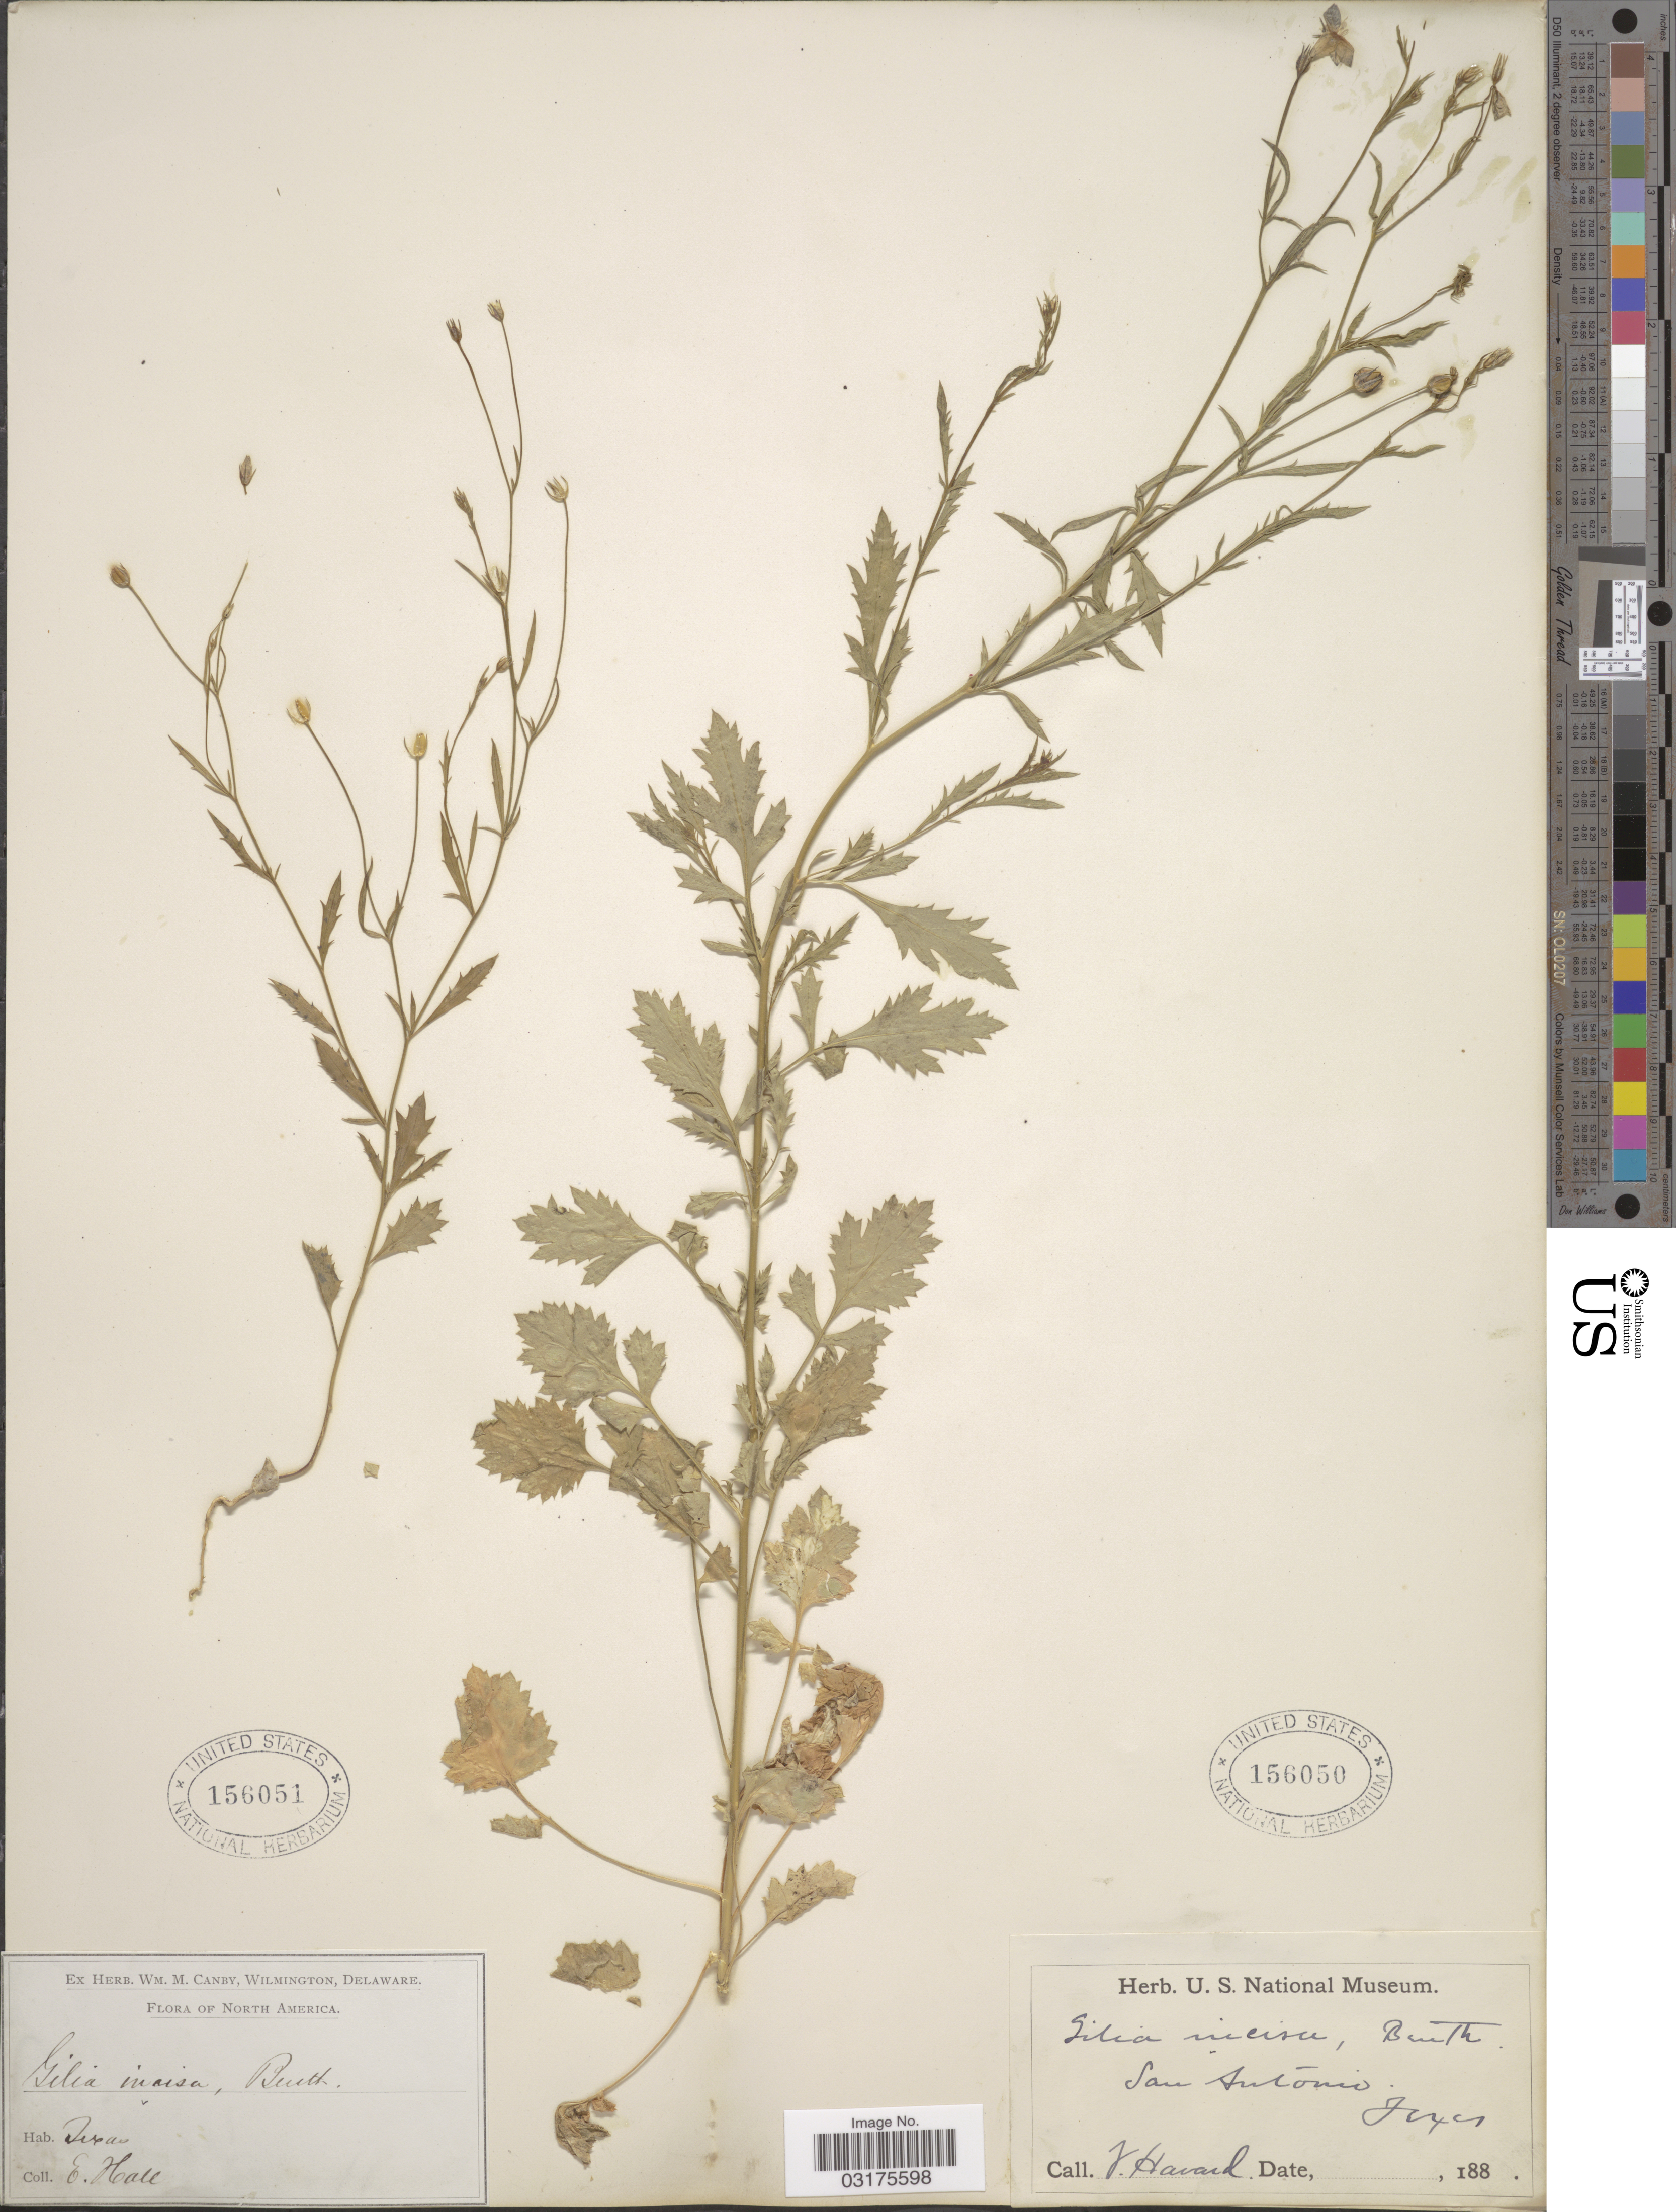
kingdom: Plantae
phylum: Tracheophyta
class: Magnoliopsida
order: Ericales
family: Polemoniaceae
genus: Giliastrum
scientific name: Giliastrum incisum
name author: (Benth.) J.M. Porter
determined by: Strong, Mark T., (BOT), Smithsonian Institution - National Museum of Natural History (UNITED STATES)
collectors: V. Harvard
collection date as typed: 188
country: United States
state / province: Texas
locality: San Antonio.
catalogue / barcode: US 156050